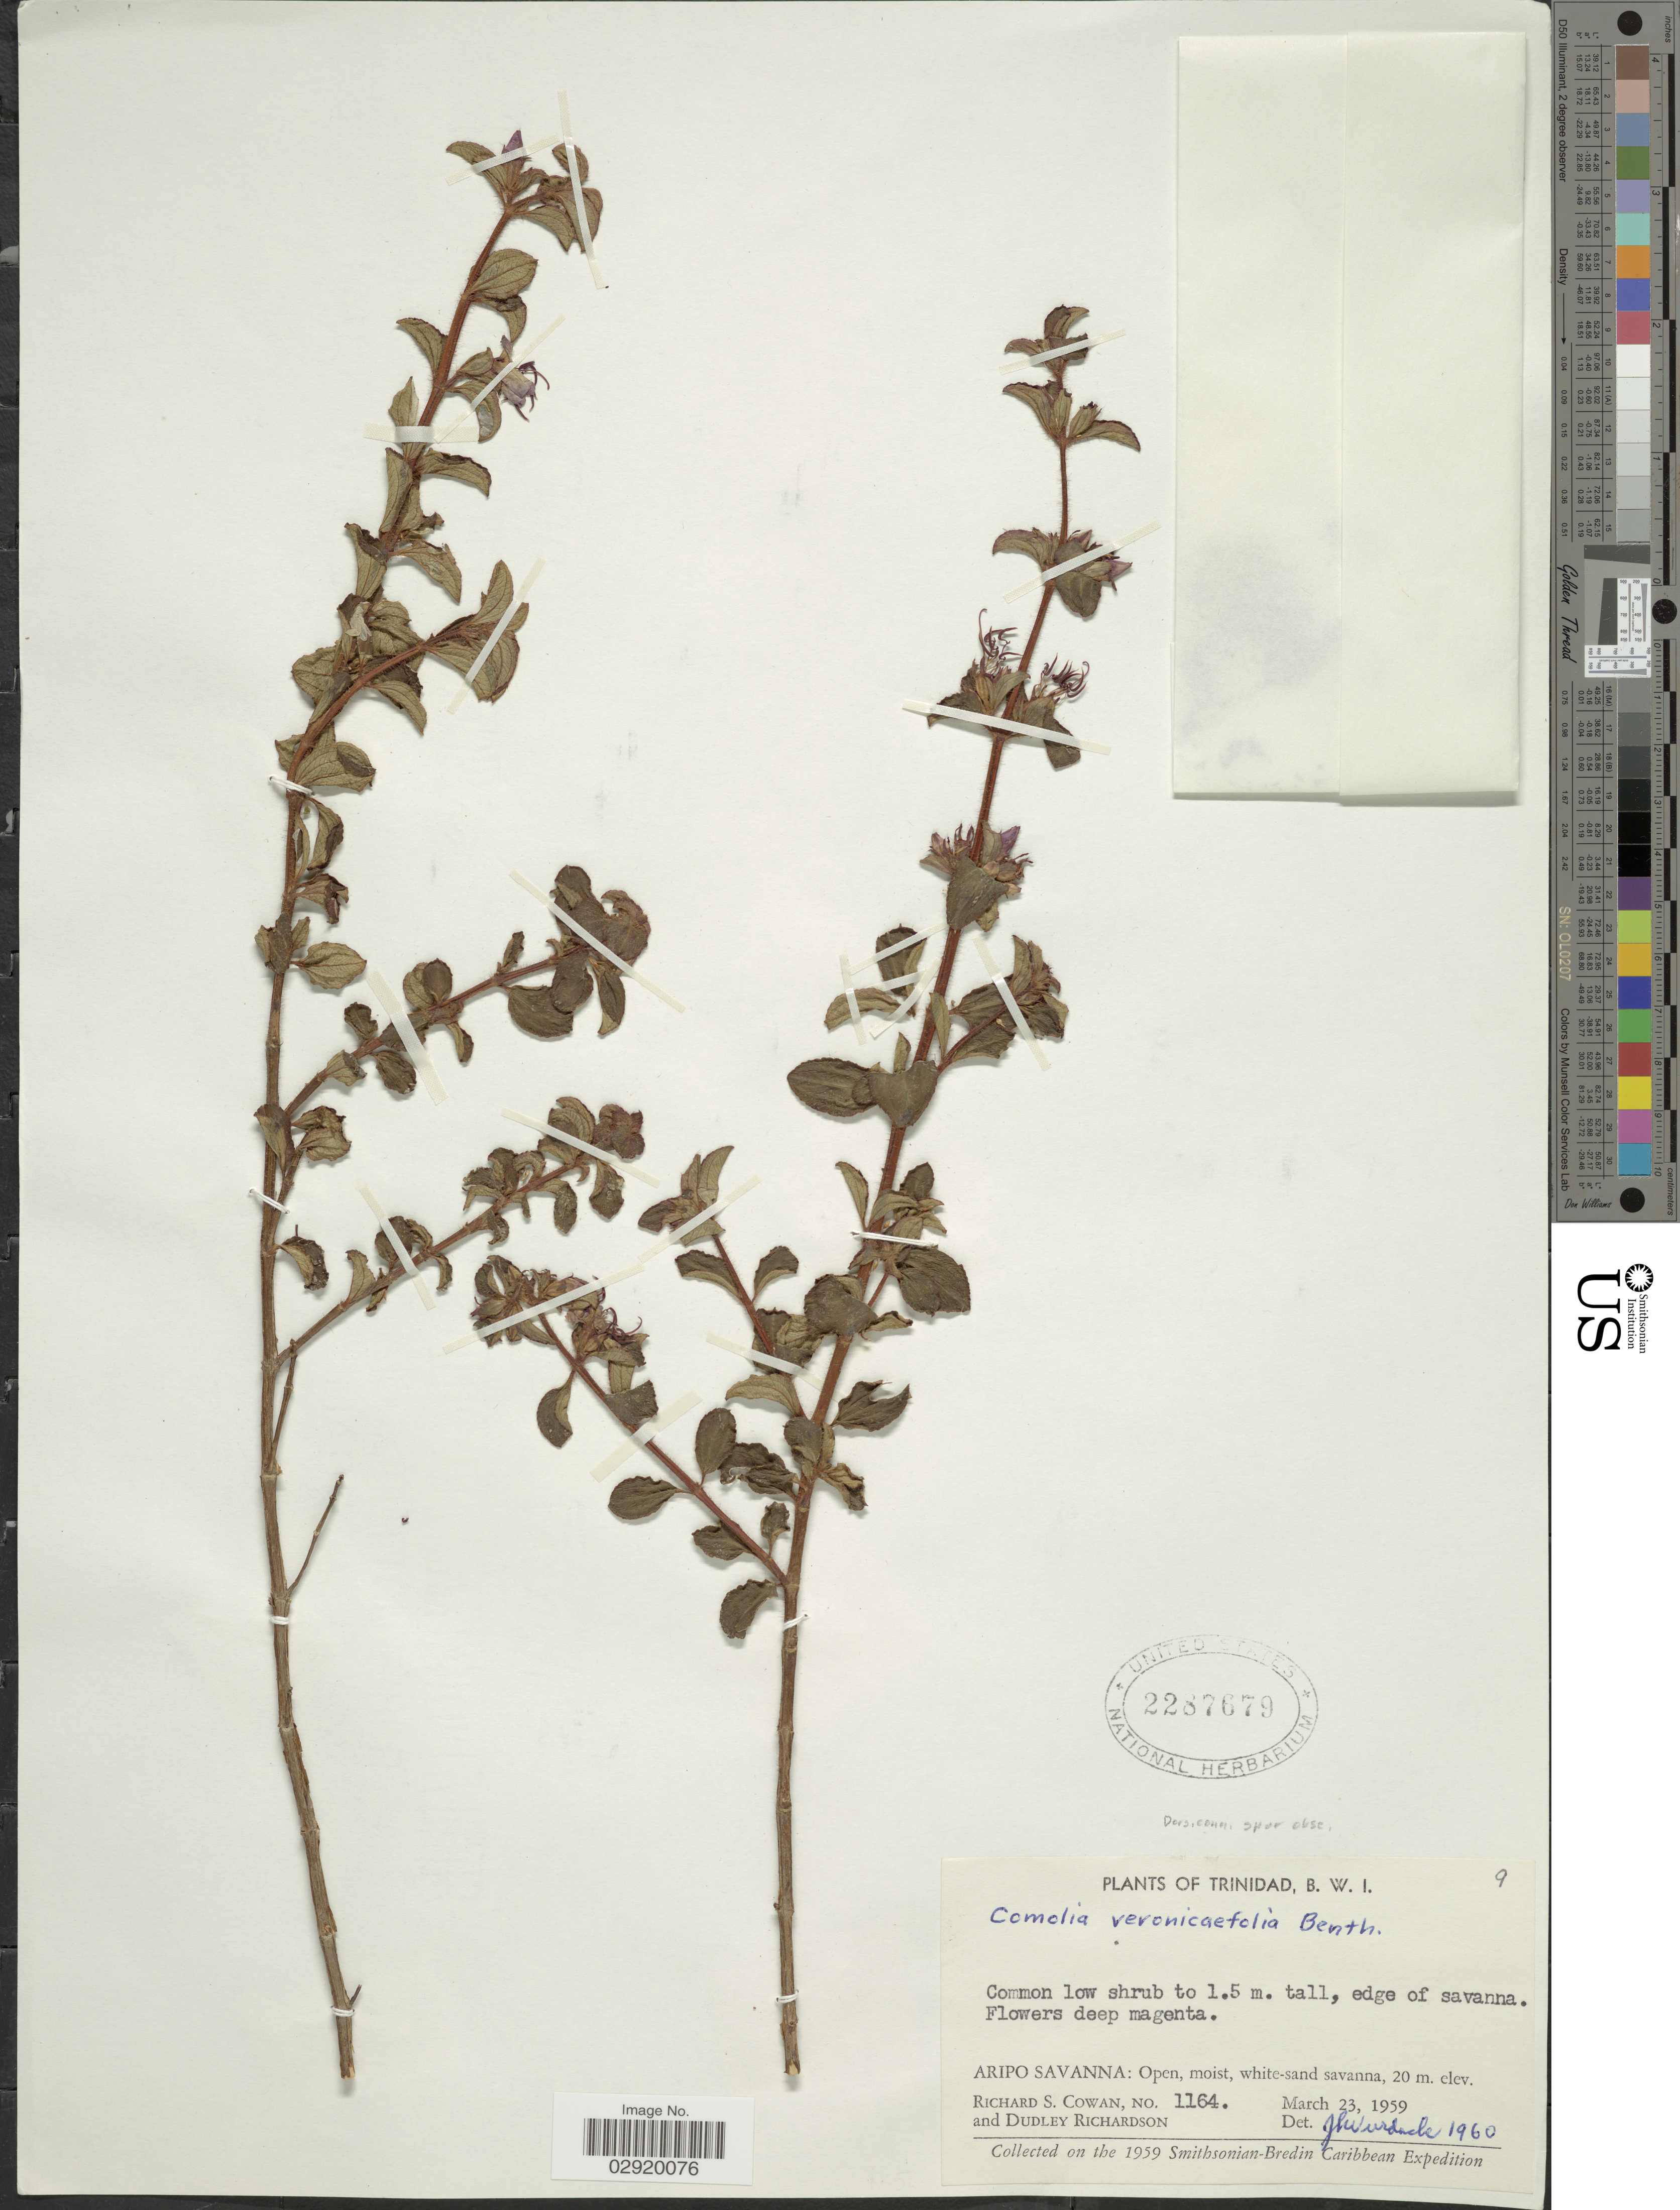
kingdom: Plantae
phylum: Tracheophyta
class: Magnoliopsida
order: Myrtales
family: Melastomataceae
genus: Comolia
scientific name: Comolia veronicifolia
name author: Benth.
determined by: Nunes da Silva, Diego, (RB), Jardim Botanico do Rio de Janeiro - Herbario (BRAZIL)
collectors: R. S. Cowan & D. Richardson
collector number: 1164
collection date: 1959-03-23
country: Trinidad and Tobago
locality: Trinidad, B. W. I. Aripo Savanna.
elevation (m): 20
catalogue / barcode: US 2287679